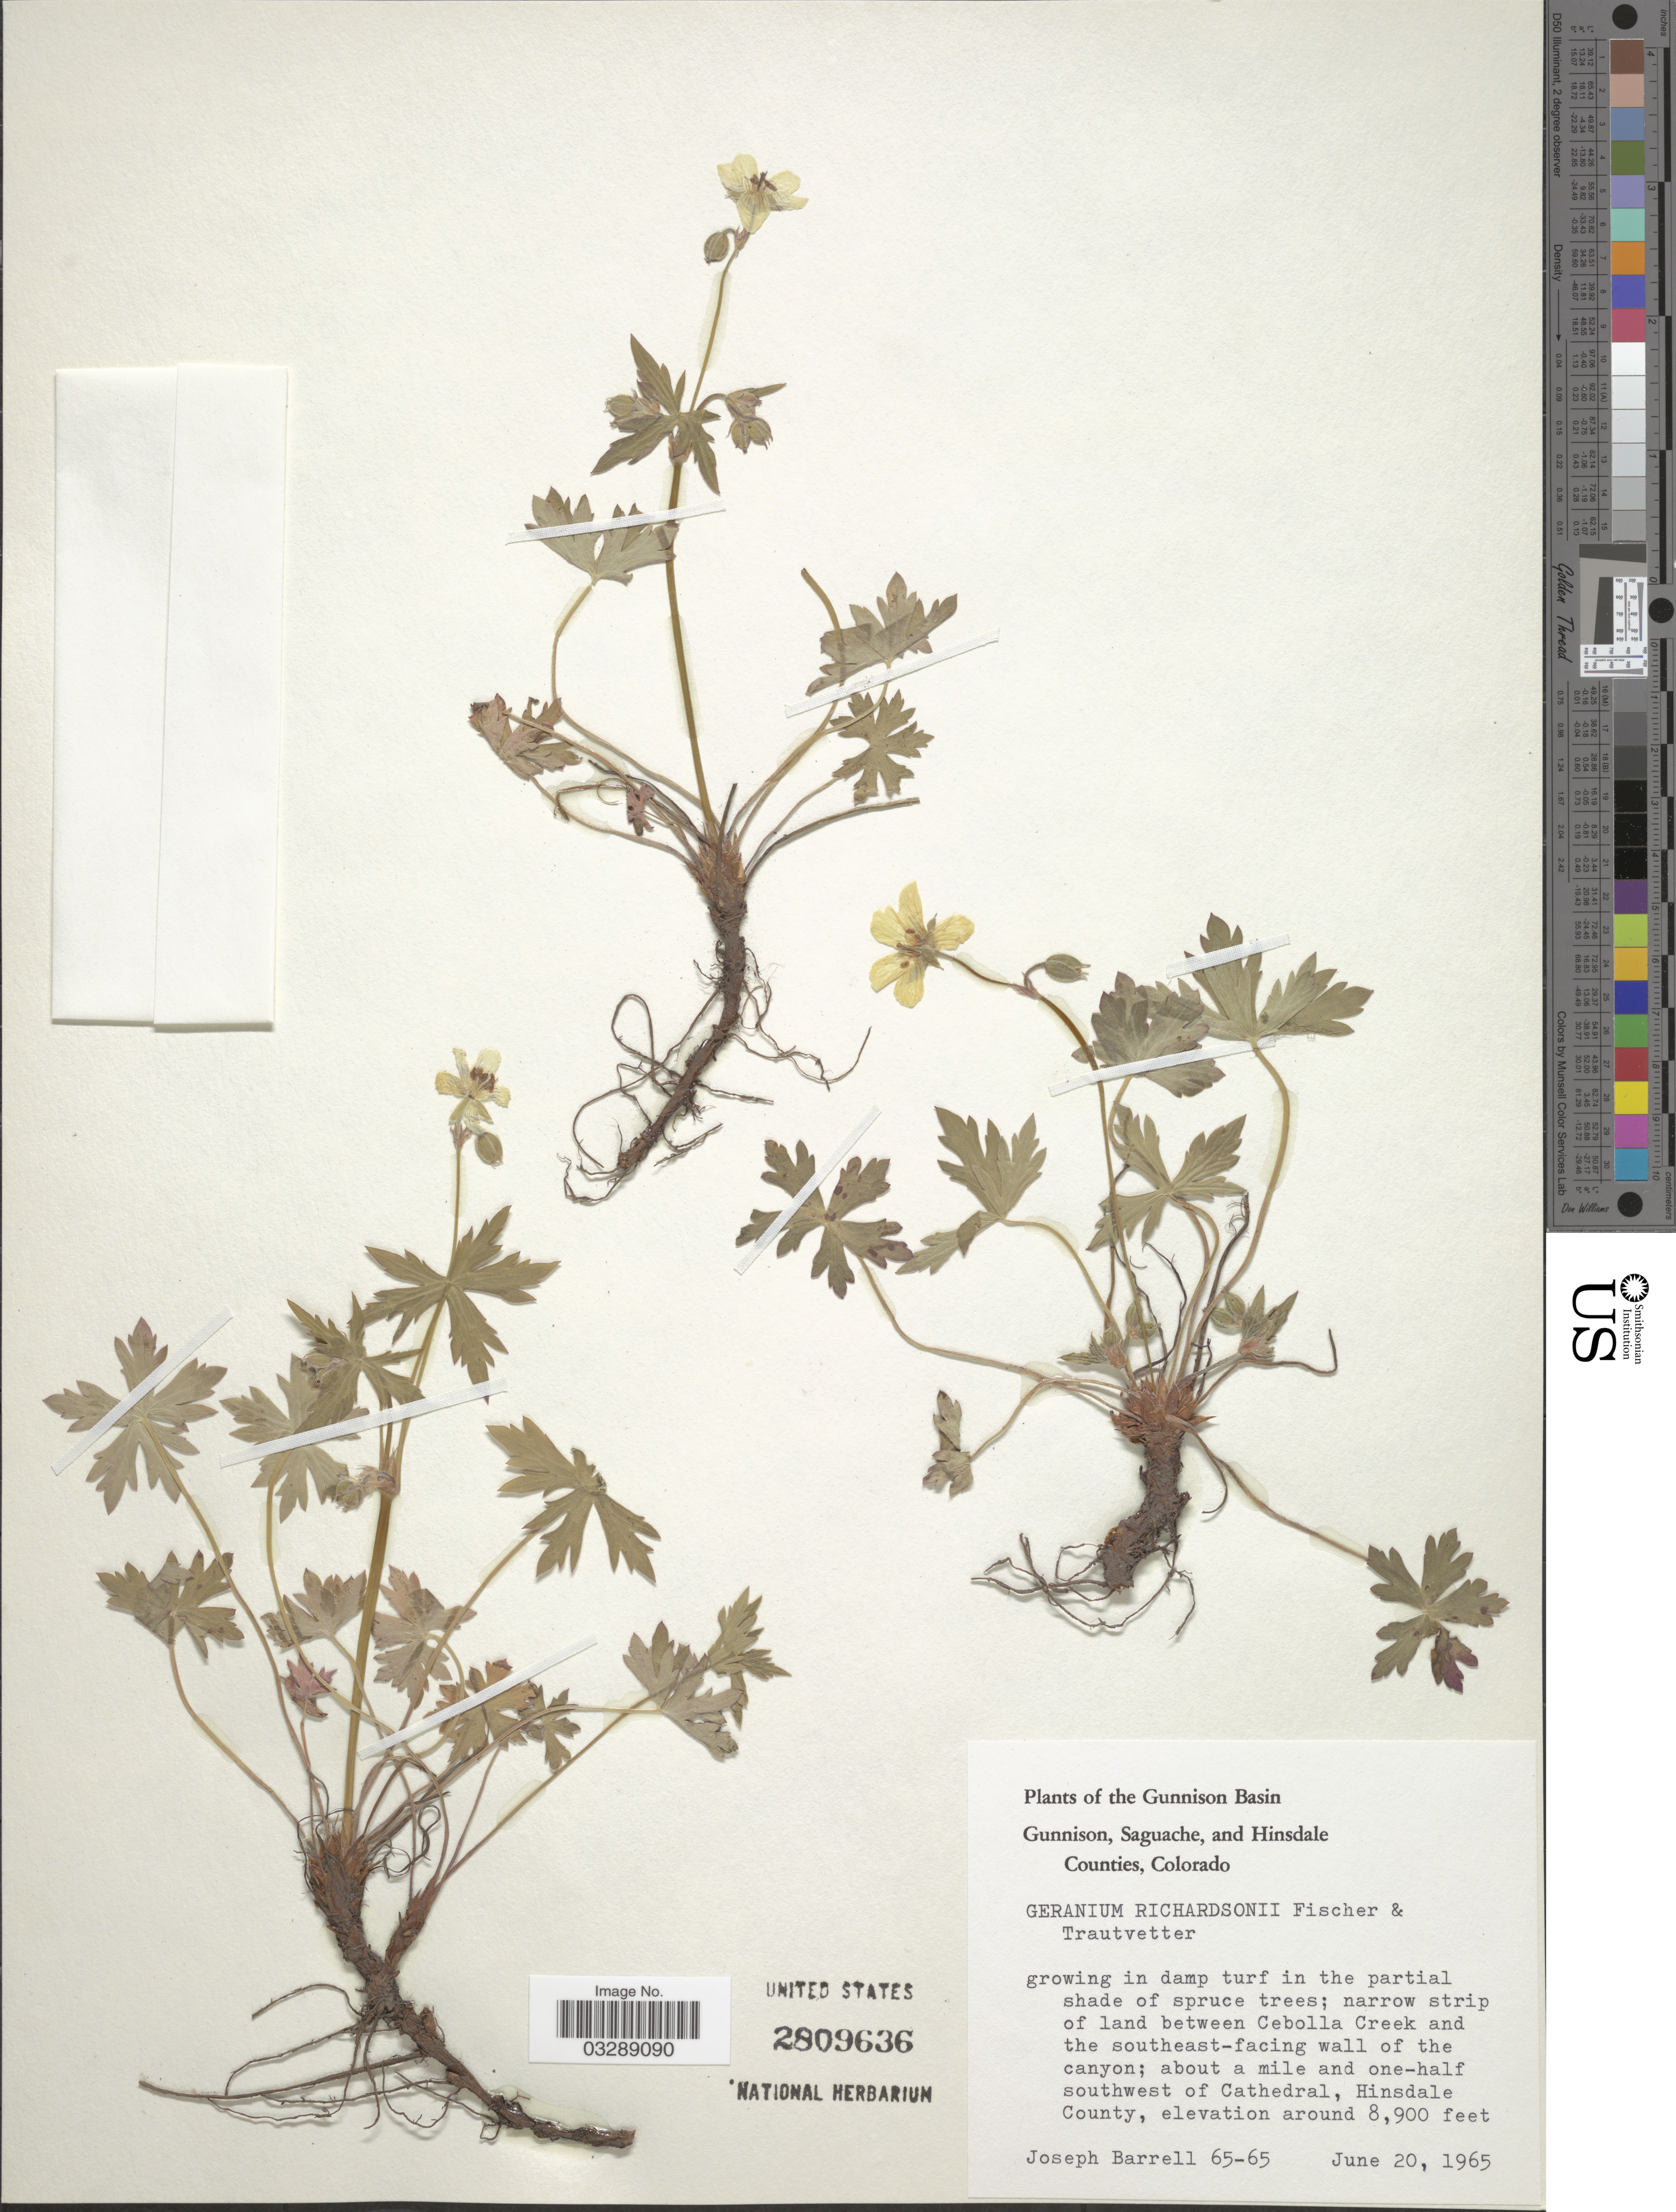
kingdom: Plantae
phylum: Tracheophyta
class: Magnoliopsida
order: Geraniales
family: Geraniaceae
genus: Geranium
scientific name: Geranium richardsonii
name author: Fisch. & Trautv.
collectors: J. Barrell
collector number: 65-65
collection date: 1965-06-20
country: United States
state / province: Colorado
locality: The Gunnison Basin. Narrow strip of land between Cebolla Creek and the southeast-facing wall of the canyon; about a mile and one-half southwest of Cathedral, Hinsdale County.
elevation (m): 2713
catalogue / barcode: US 2809636